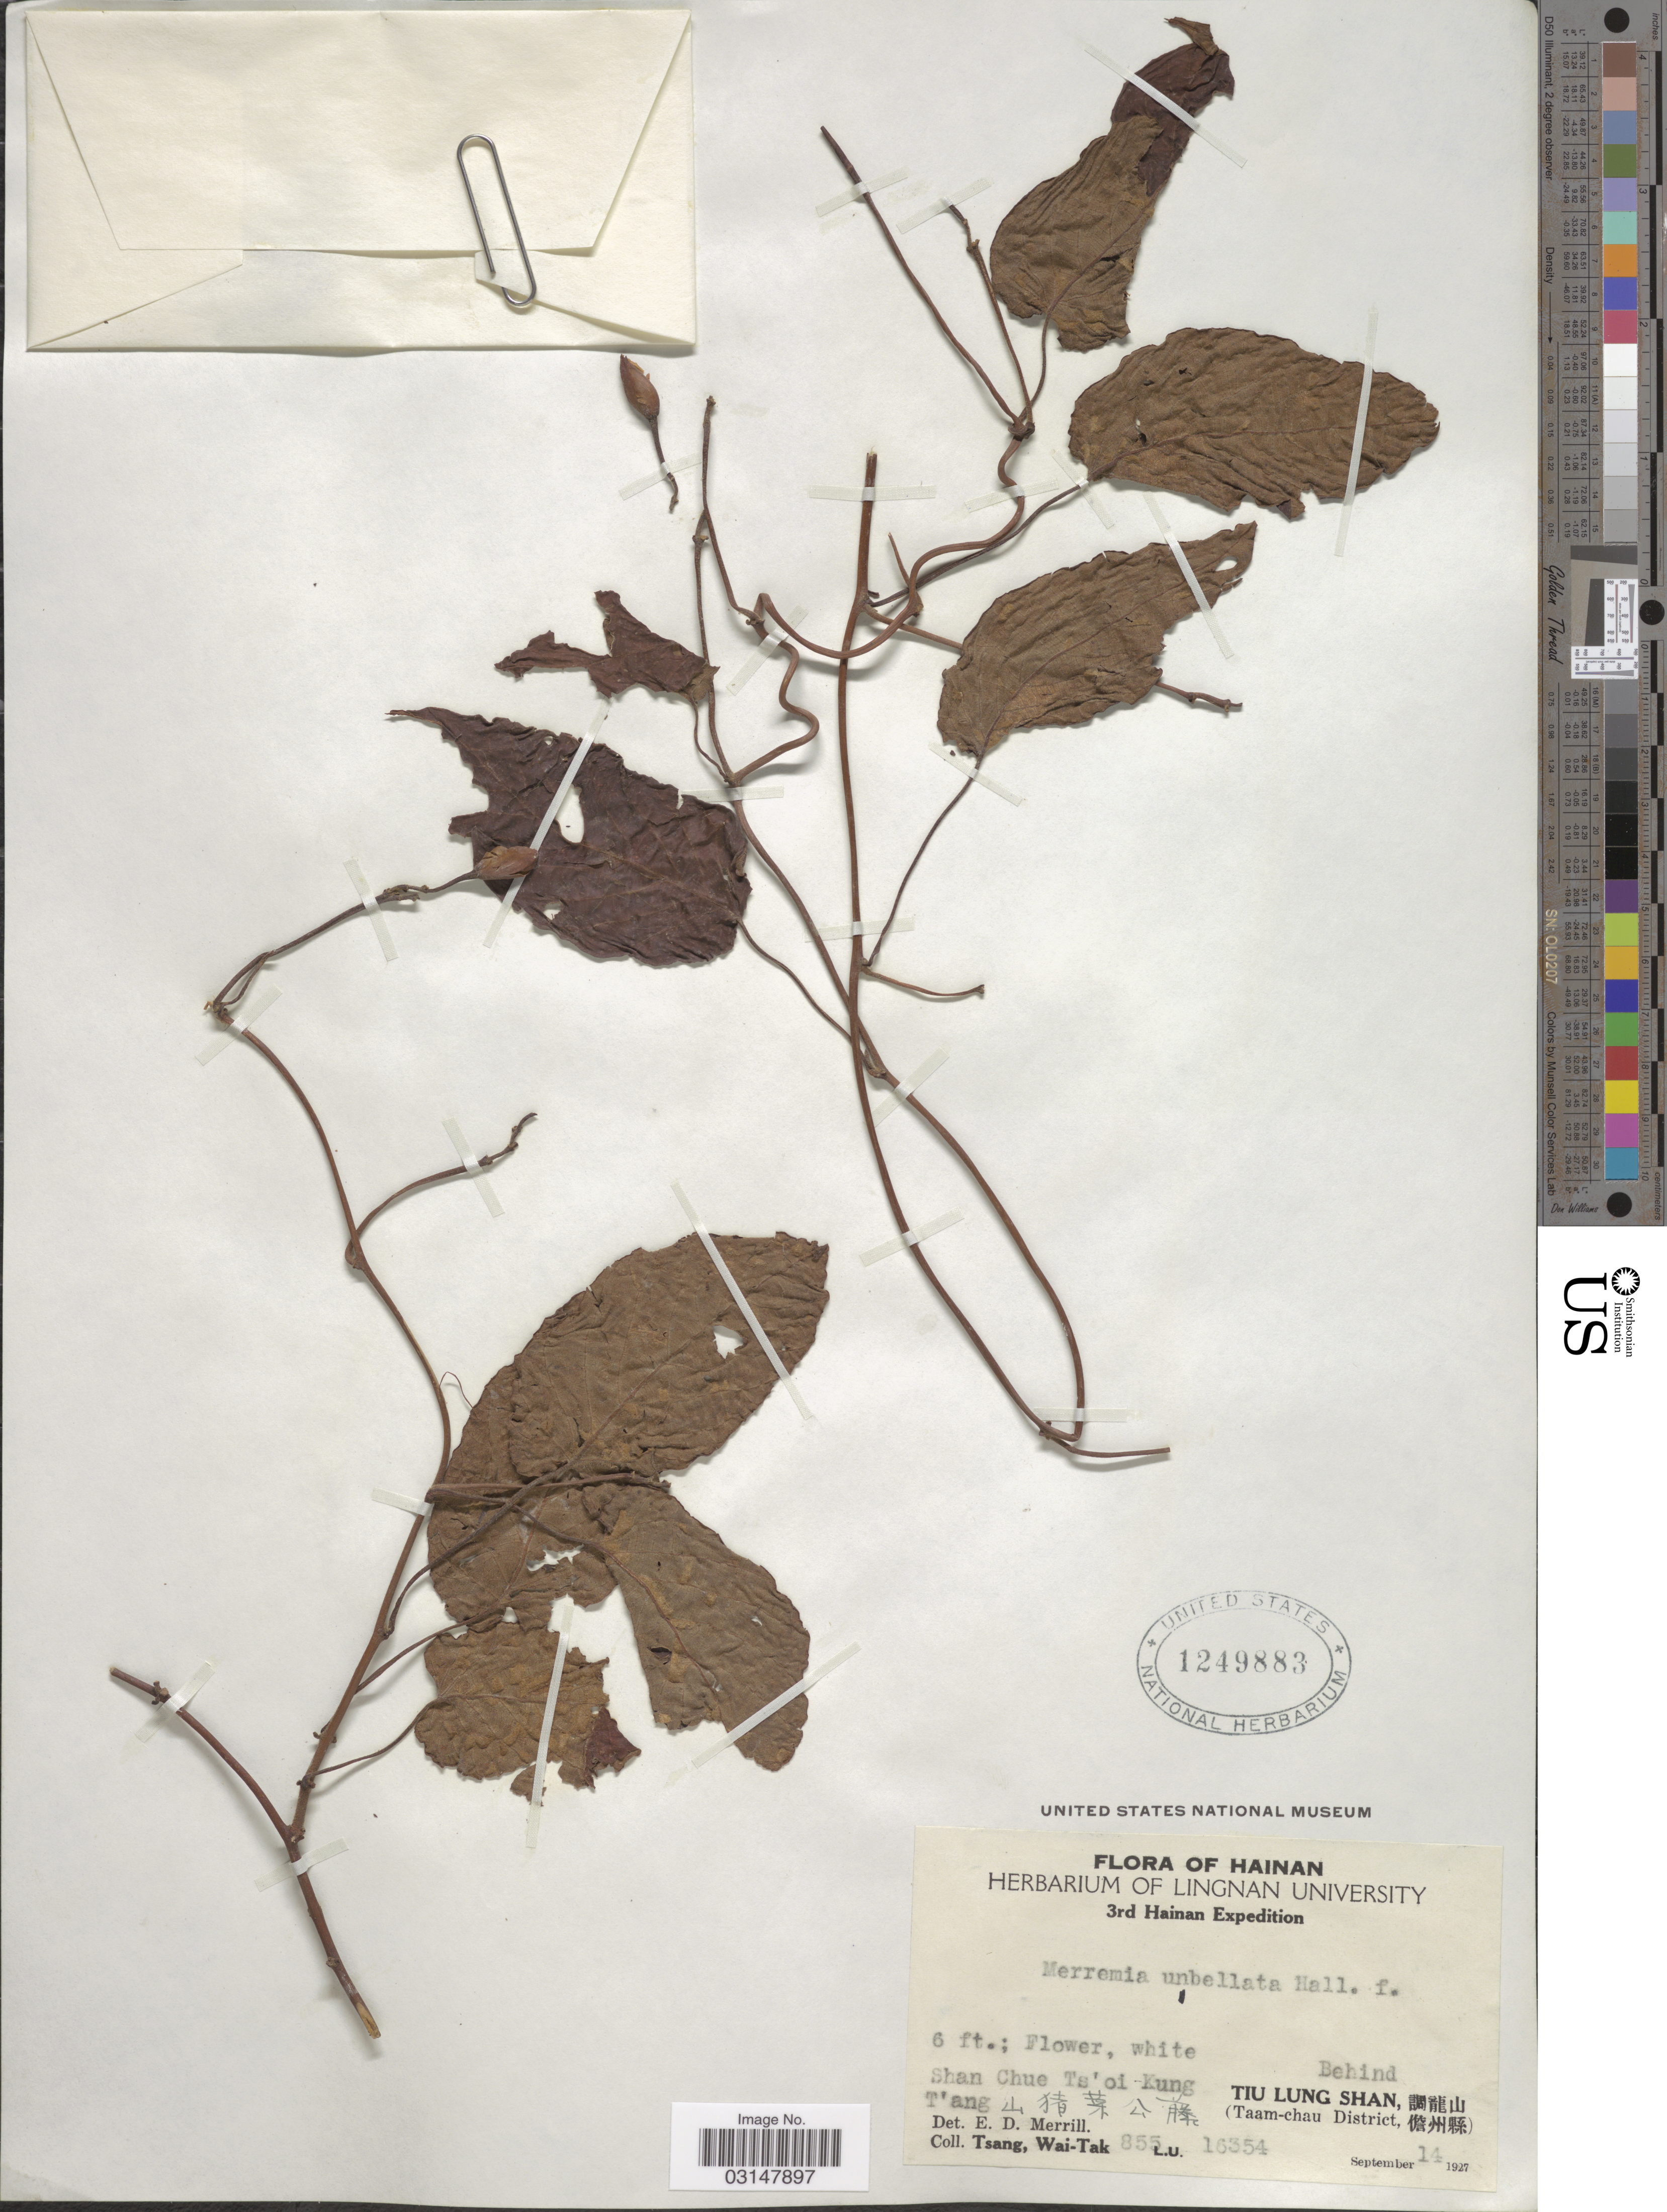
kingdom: Plantae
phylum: Tracheophyta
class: Magnoliopsida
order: Solanales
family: Convolvulaceae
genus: Camonea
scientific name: Camonea pilosa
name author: (Houtt.) A. R. Simões & Staples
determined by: Strong, Mark T., (BOT), Smithsonian Institution - National Museum of Natural History (UNITED STATES)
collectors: W. T. Tsang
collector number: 855L.U.16354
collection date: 1927-09-14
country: China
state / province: Hainan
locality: Shan Chue Ts'oi-Kung T'ang X. Behind Tiu Lung Shan, X. (Taam-chau District, X).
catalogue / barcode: US 1249883